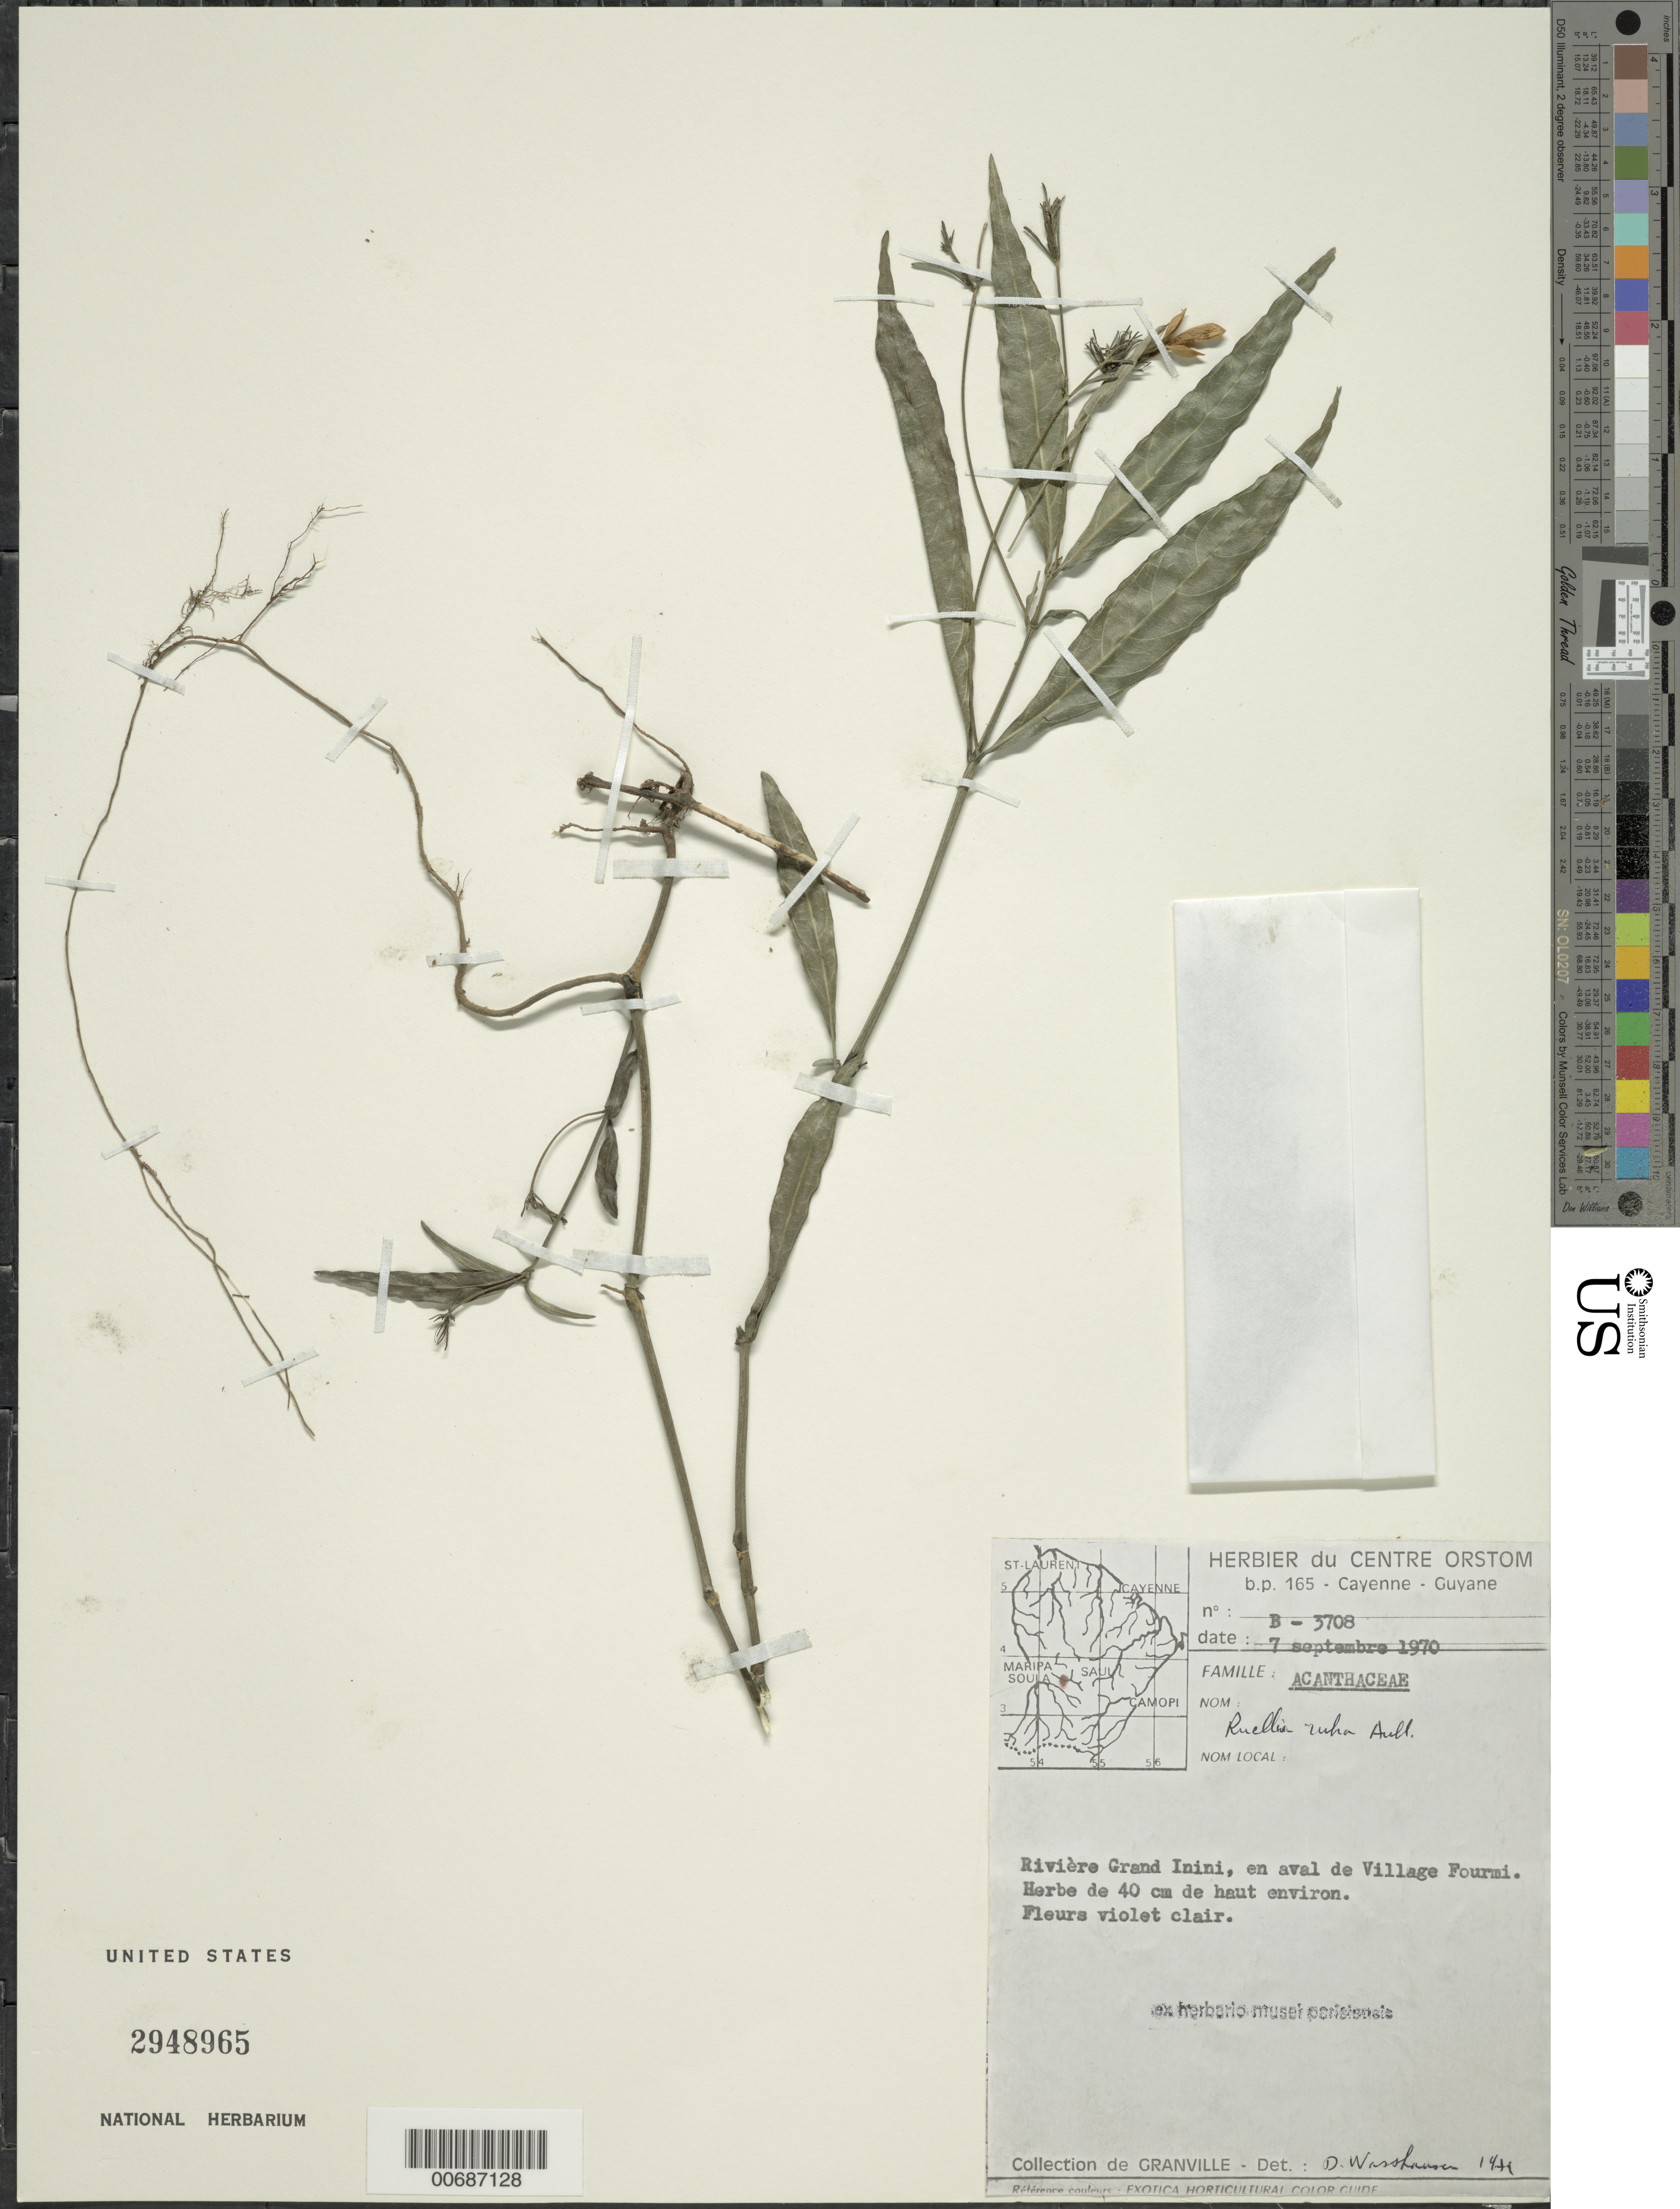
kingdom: Plantae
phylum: Tracheophyta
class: Magnoliopsida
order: Lamiales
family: Acanthaceae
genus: Ruellia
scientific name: Ruellia rubra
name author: Aubl.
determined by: Wasshausen, Dieter C., (BOT), Smithsonian Institution - National Museum of Natural History (UNITED STATES)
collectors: J.-J. de Granville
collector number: B 3708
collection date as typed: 7-Sep-70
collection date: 1970-09-07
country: French Guiana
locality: Rivière Grand Inini, Village Fourmi, downstream of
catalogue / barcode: US 2948965